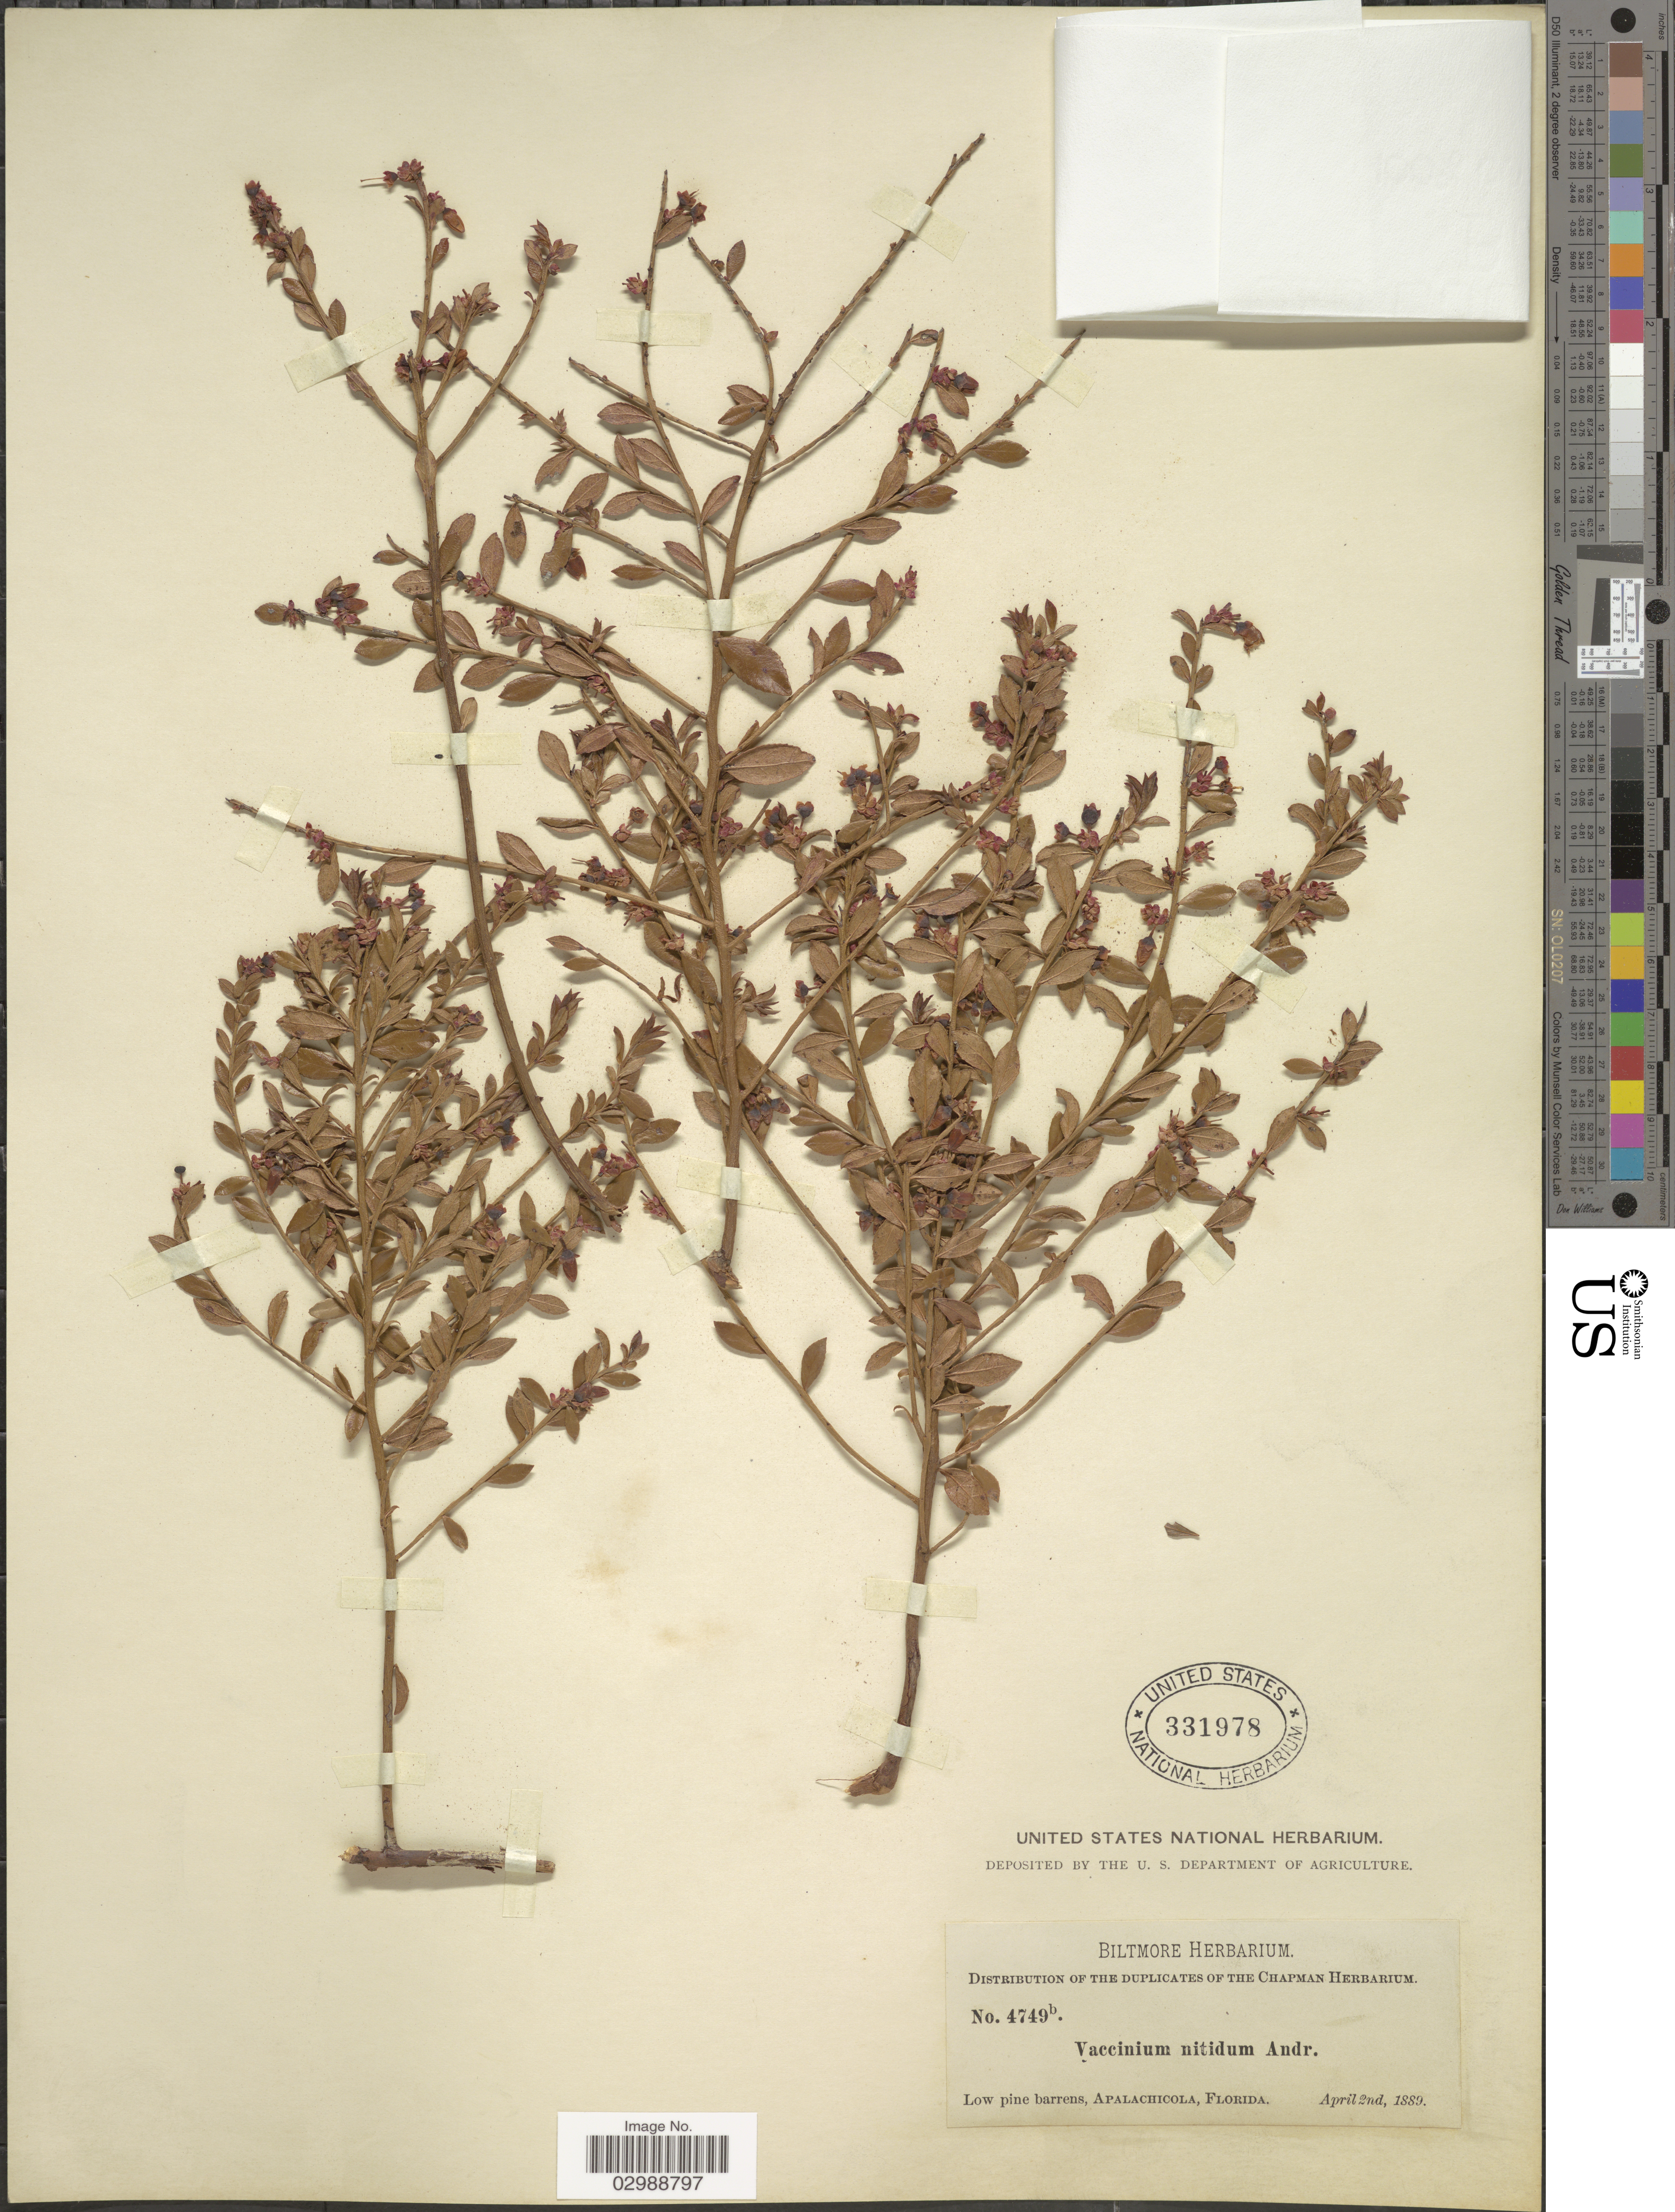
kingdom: Plantae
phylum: Tracheophyta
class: Magnoliopsida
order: Ericales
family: Ericaceae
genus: Vaccinium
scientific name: Vaccinium nitidum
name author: Andrews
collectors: ex herb. Biltmore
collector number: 4749b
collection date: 1889-04-02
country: United States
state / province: Florida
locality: Apalachicola.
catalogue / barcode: US 331978